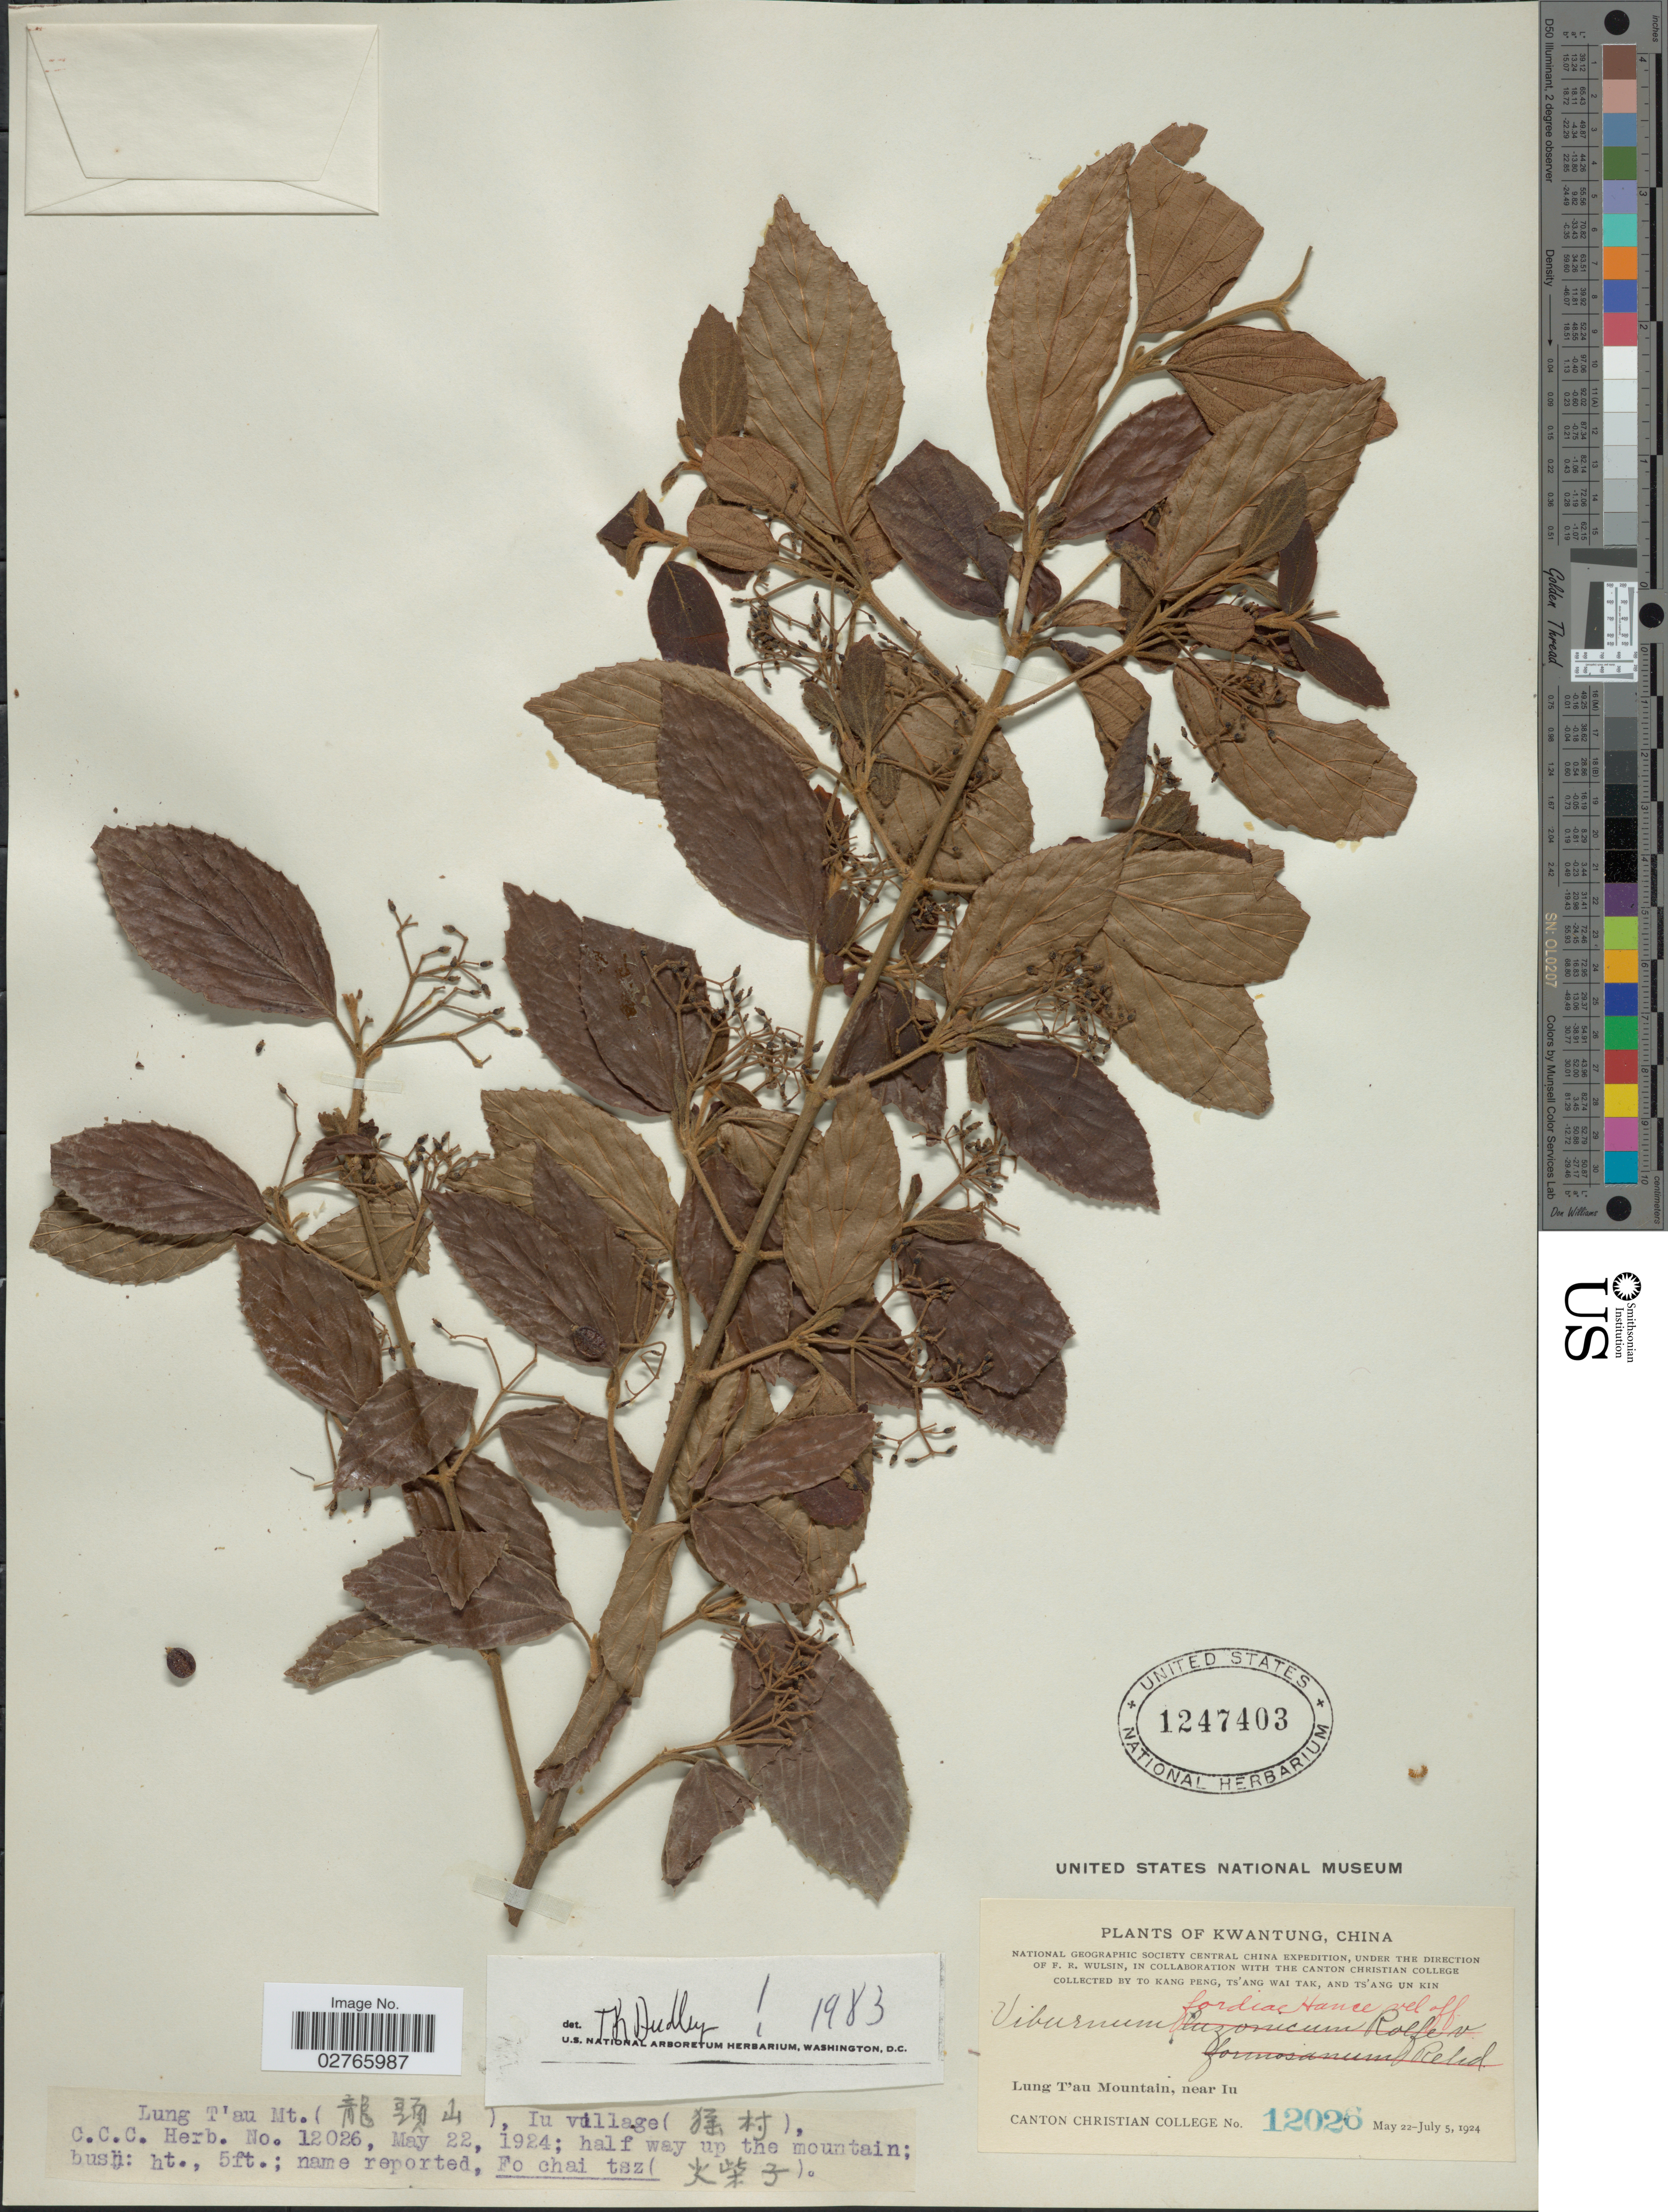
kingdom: Plantae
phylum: Tracheophyta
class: Magnoliopsida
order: Dipsacales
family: Viburnaceae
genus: Viburnum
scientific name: Viburnum fordiae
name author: Hance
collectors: Canton Christian College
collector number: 12026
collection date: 1924-05-22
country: China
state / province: Guangdong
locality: Kwantung, Lung T'au Mountain, near Iu village.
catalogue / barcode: US 1247403